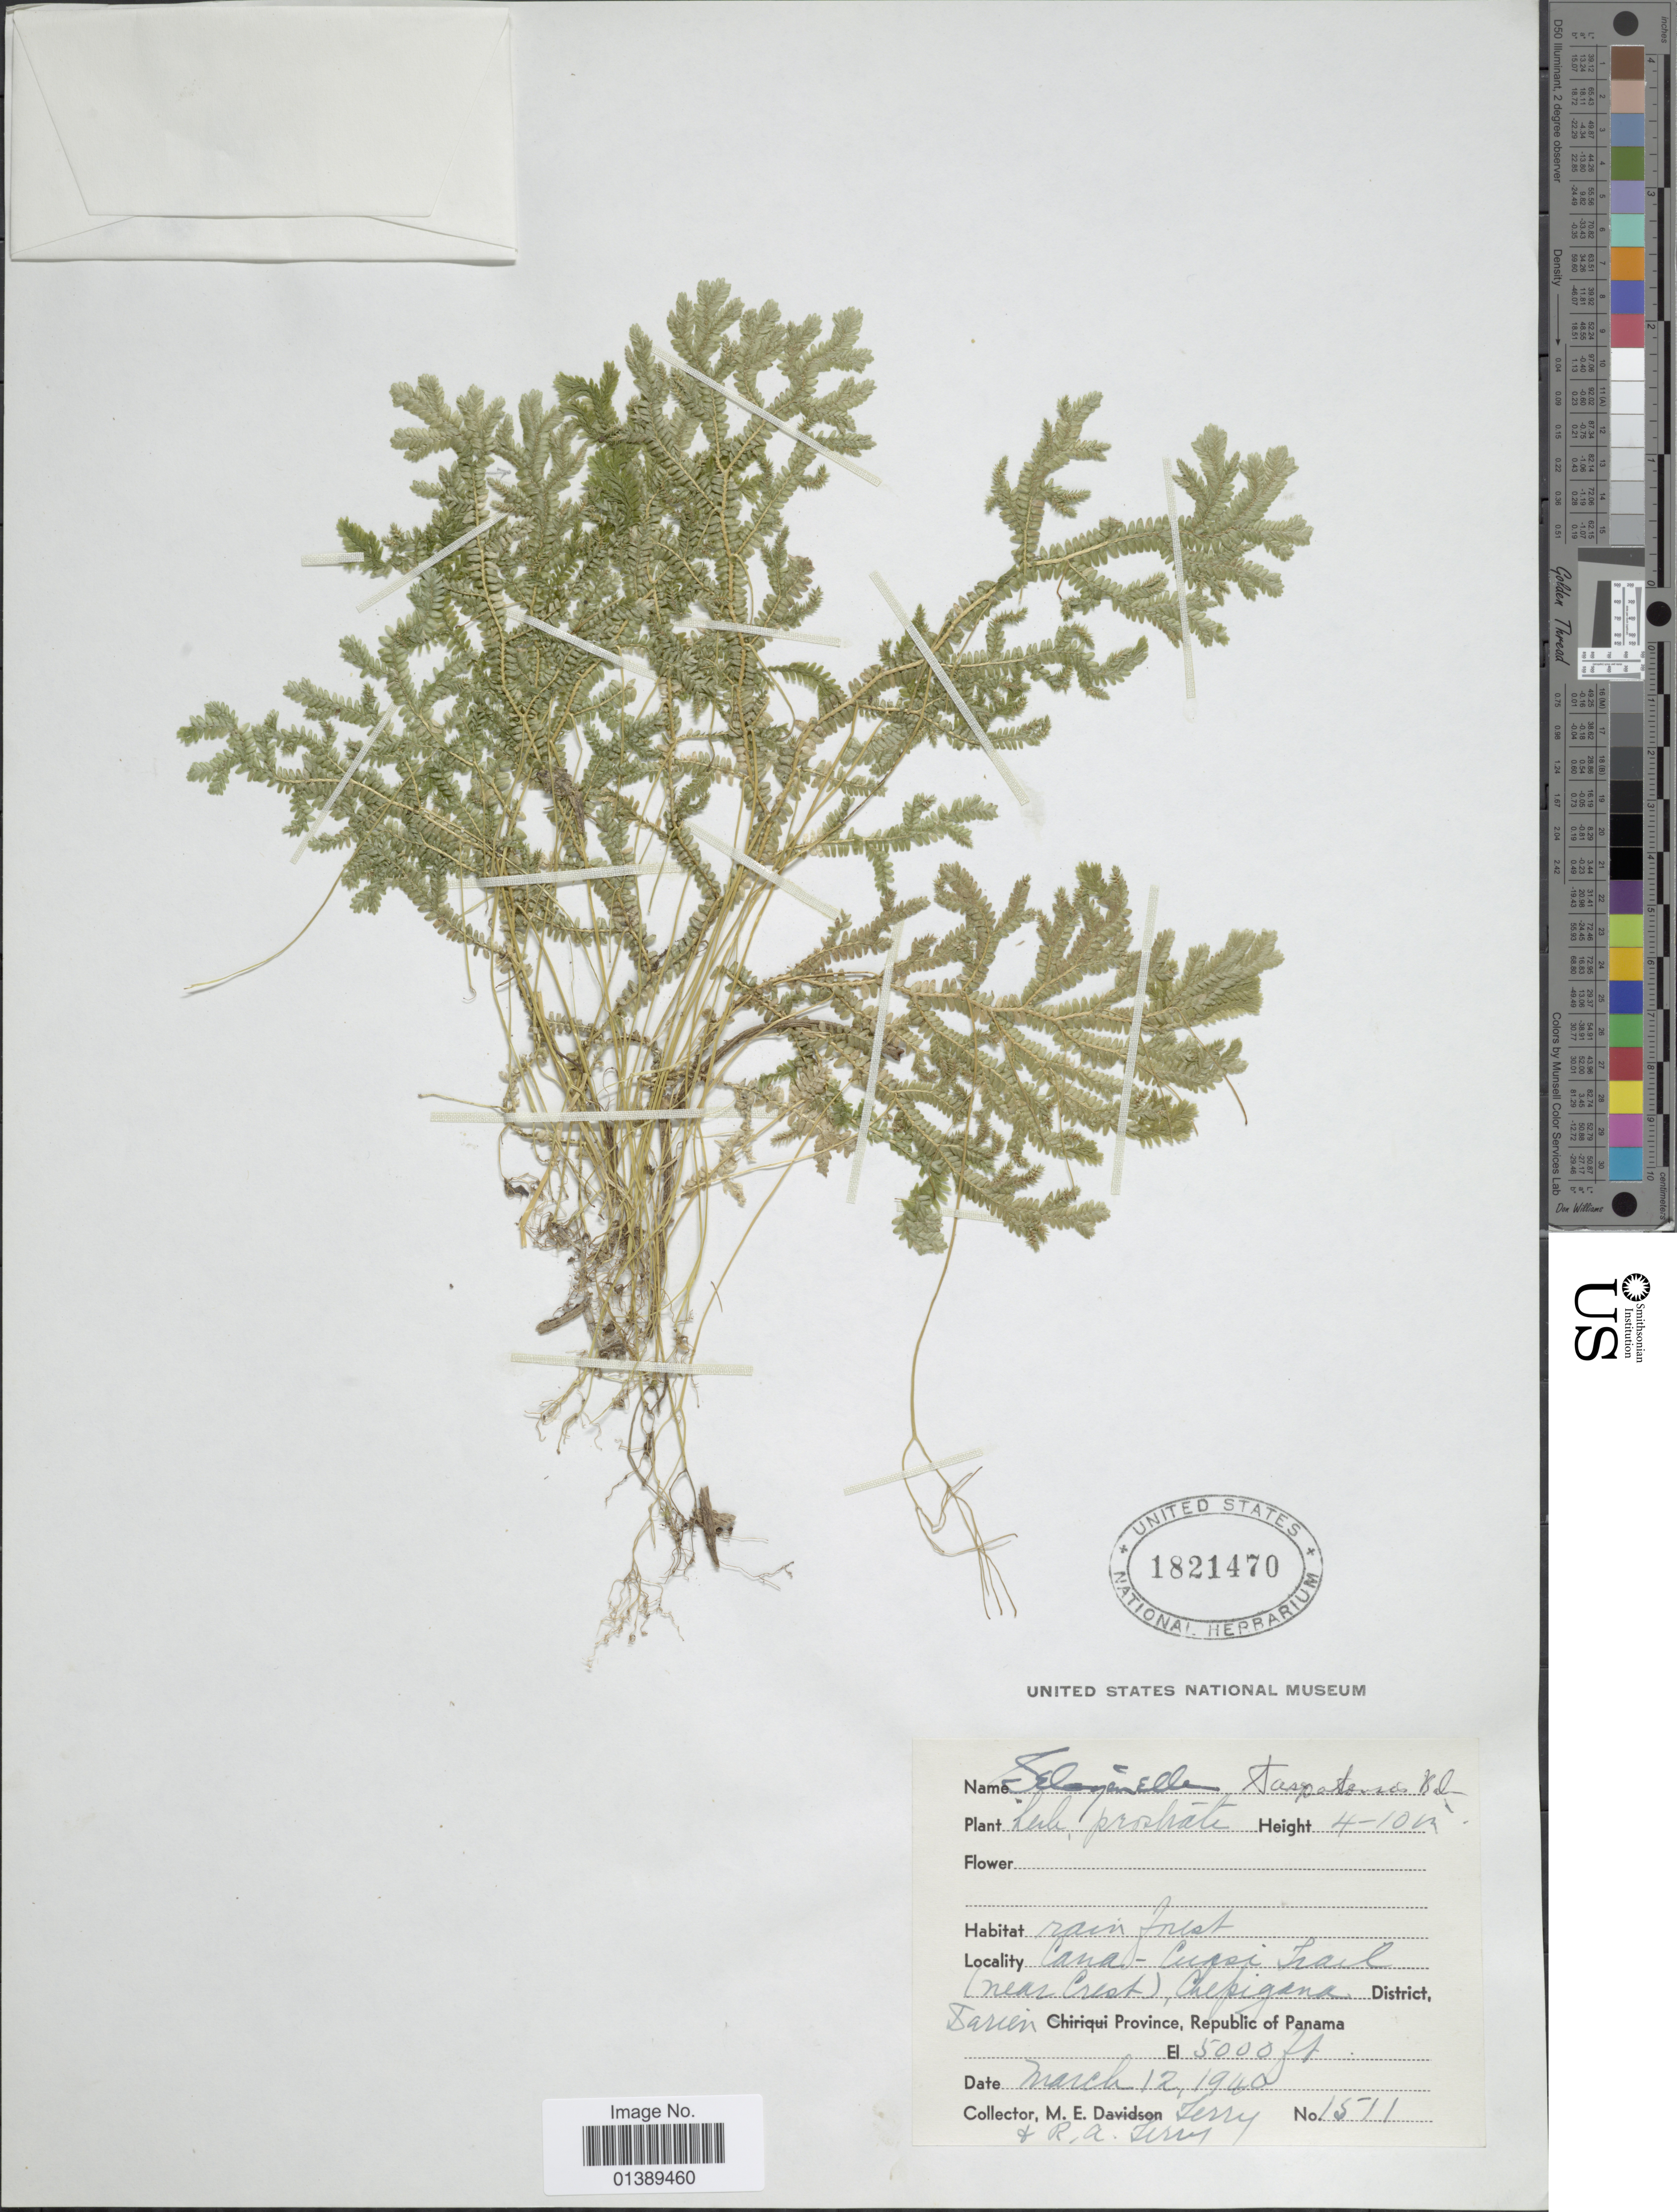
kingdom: Plantae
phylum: Tracheophyta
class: Lycopodiopsida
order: Selaginellales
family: Selaginellaceae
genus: Selaginella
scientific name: Selaginella tarapotensis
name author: Baker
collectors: M. Terry & R. Terry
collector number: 1511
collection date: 1940-03-12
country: Panama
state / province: Darién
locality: Cana-Cuasi Trail (near Crest), Cuepigana District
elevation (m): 1524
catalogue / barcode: US 1821470